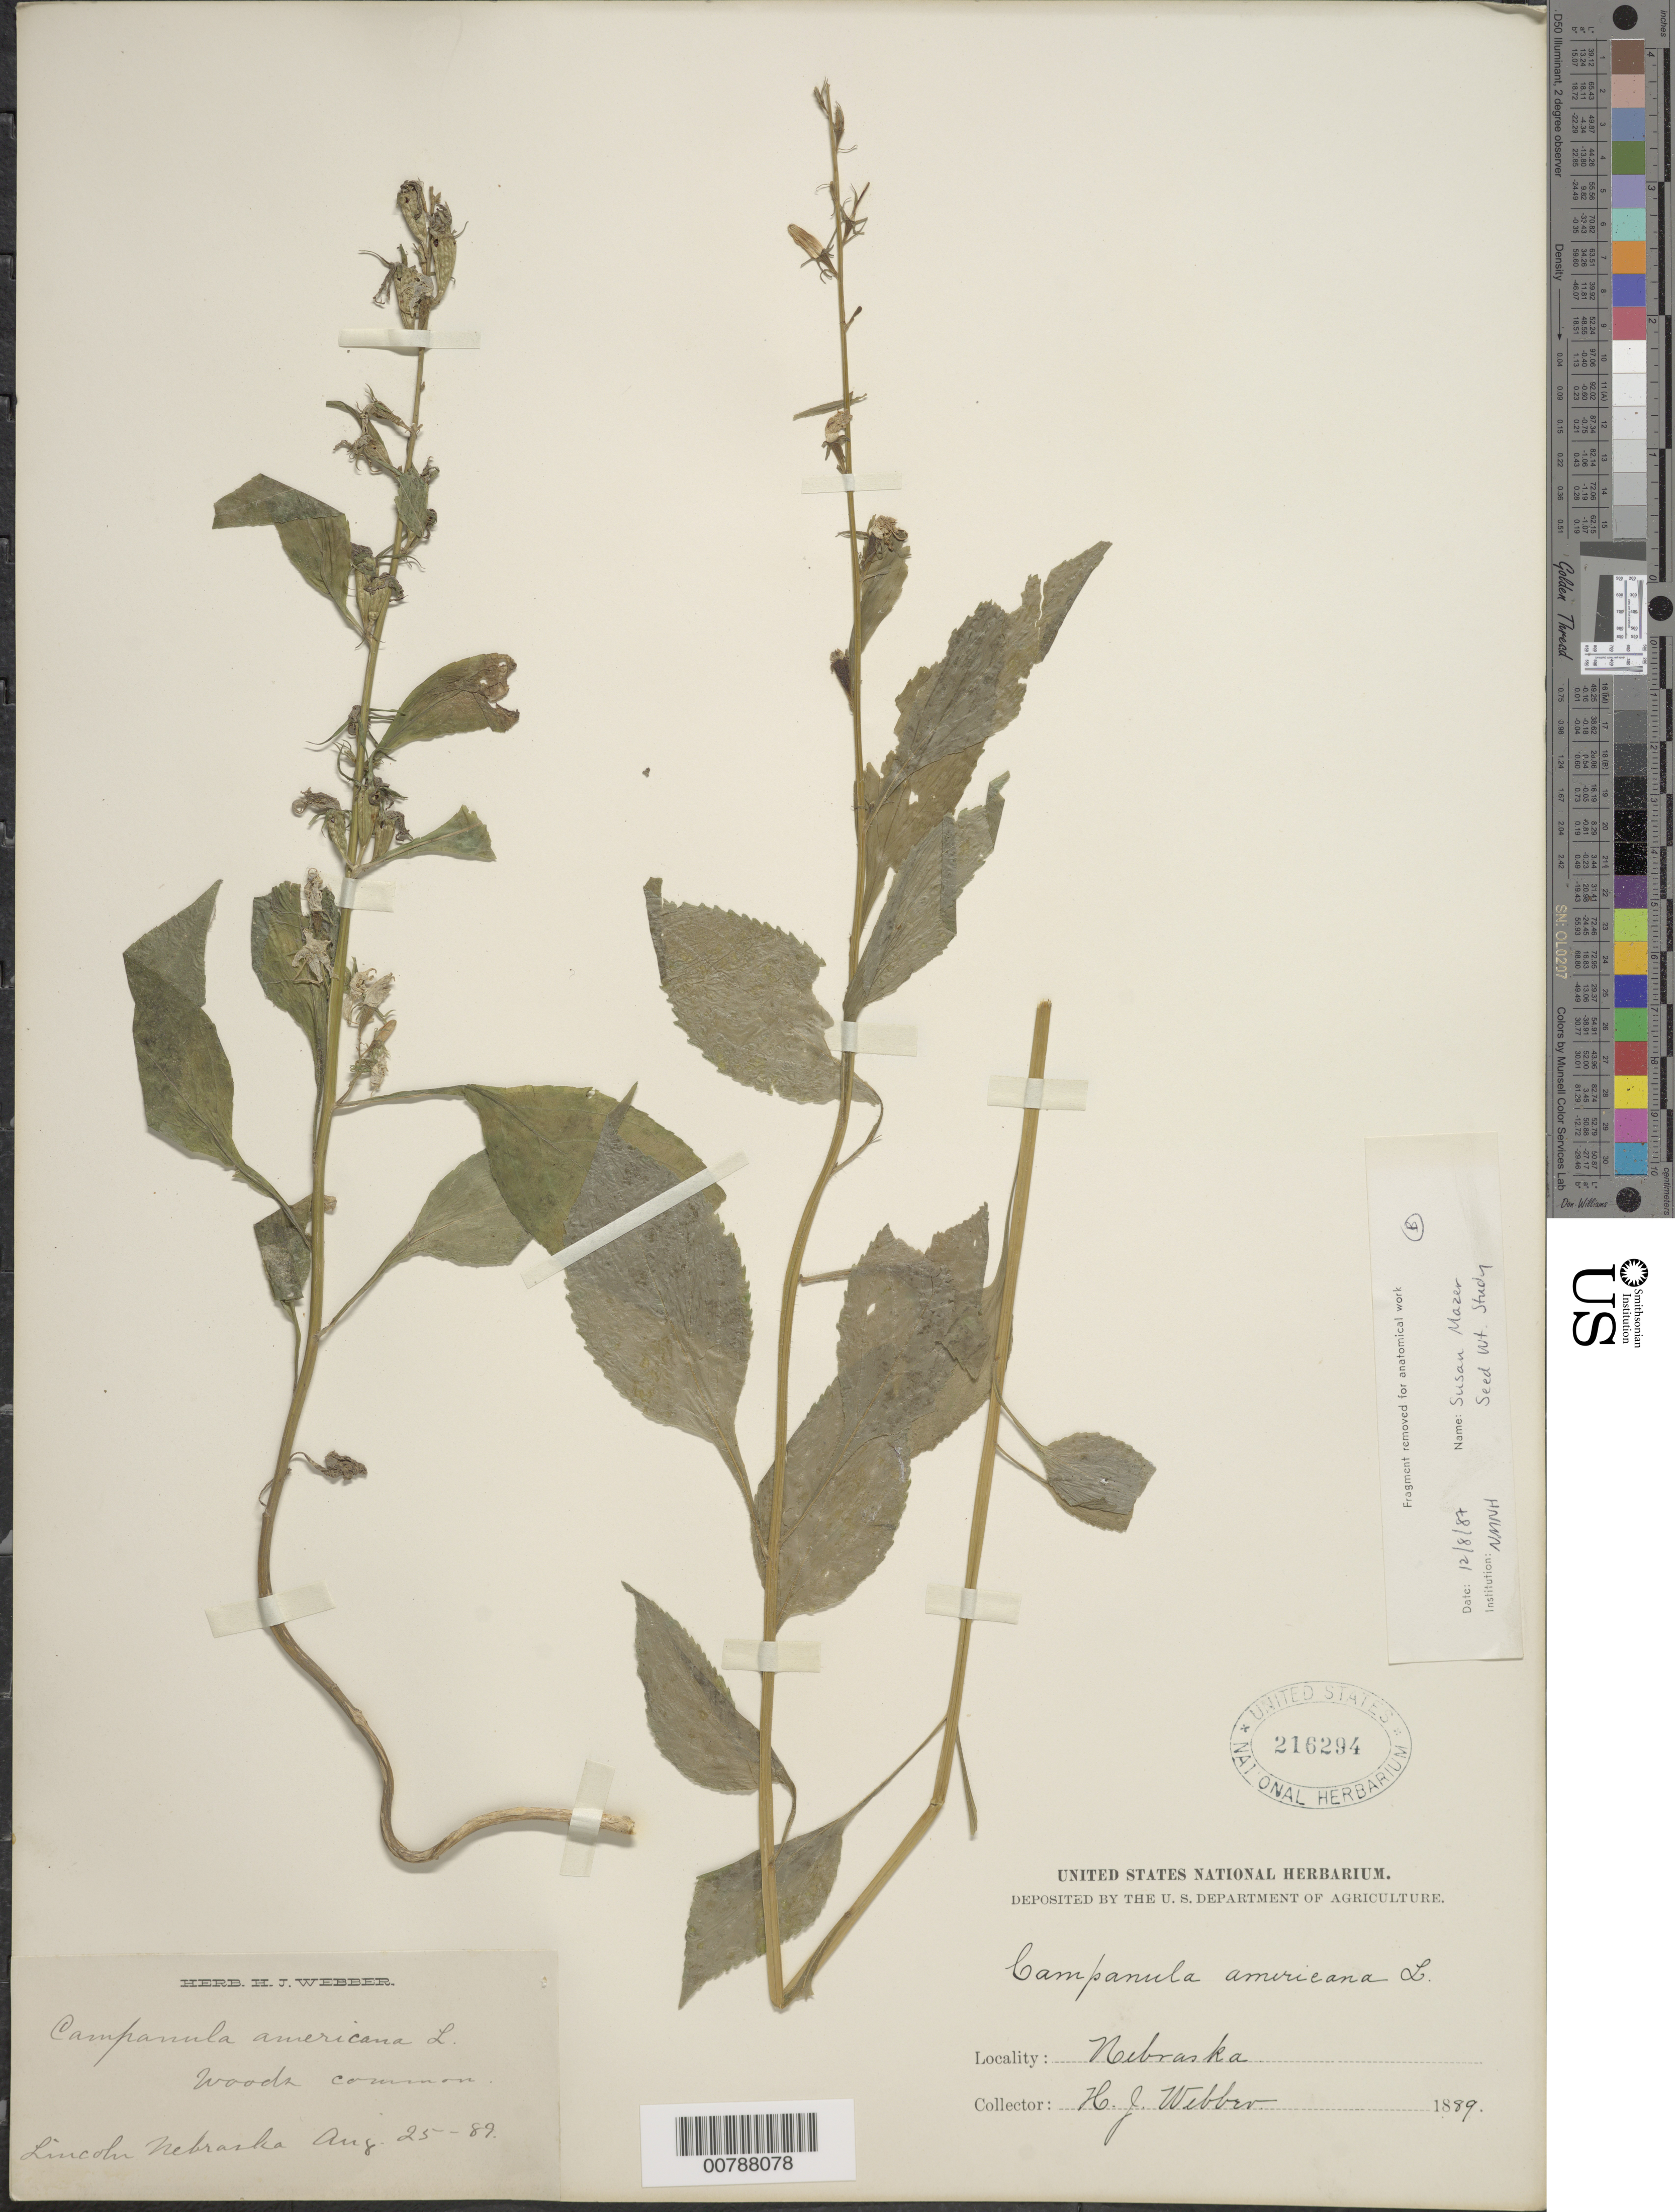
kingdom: Plantae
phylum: Tracheophyta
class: Magnoliopsida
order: Asterales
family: Campanulaceae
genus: Campanula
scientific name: Campanula americana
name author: L.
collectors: H. Webber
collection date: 1889-08-25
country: United States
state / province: Nebraska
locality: Woods, Lincoln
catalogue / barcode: US 216294